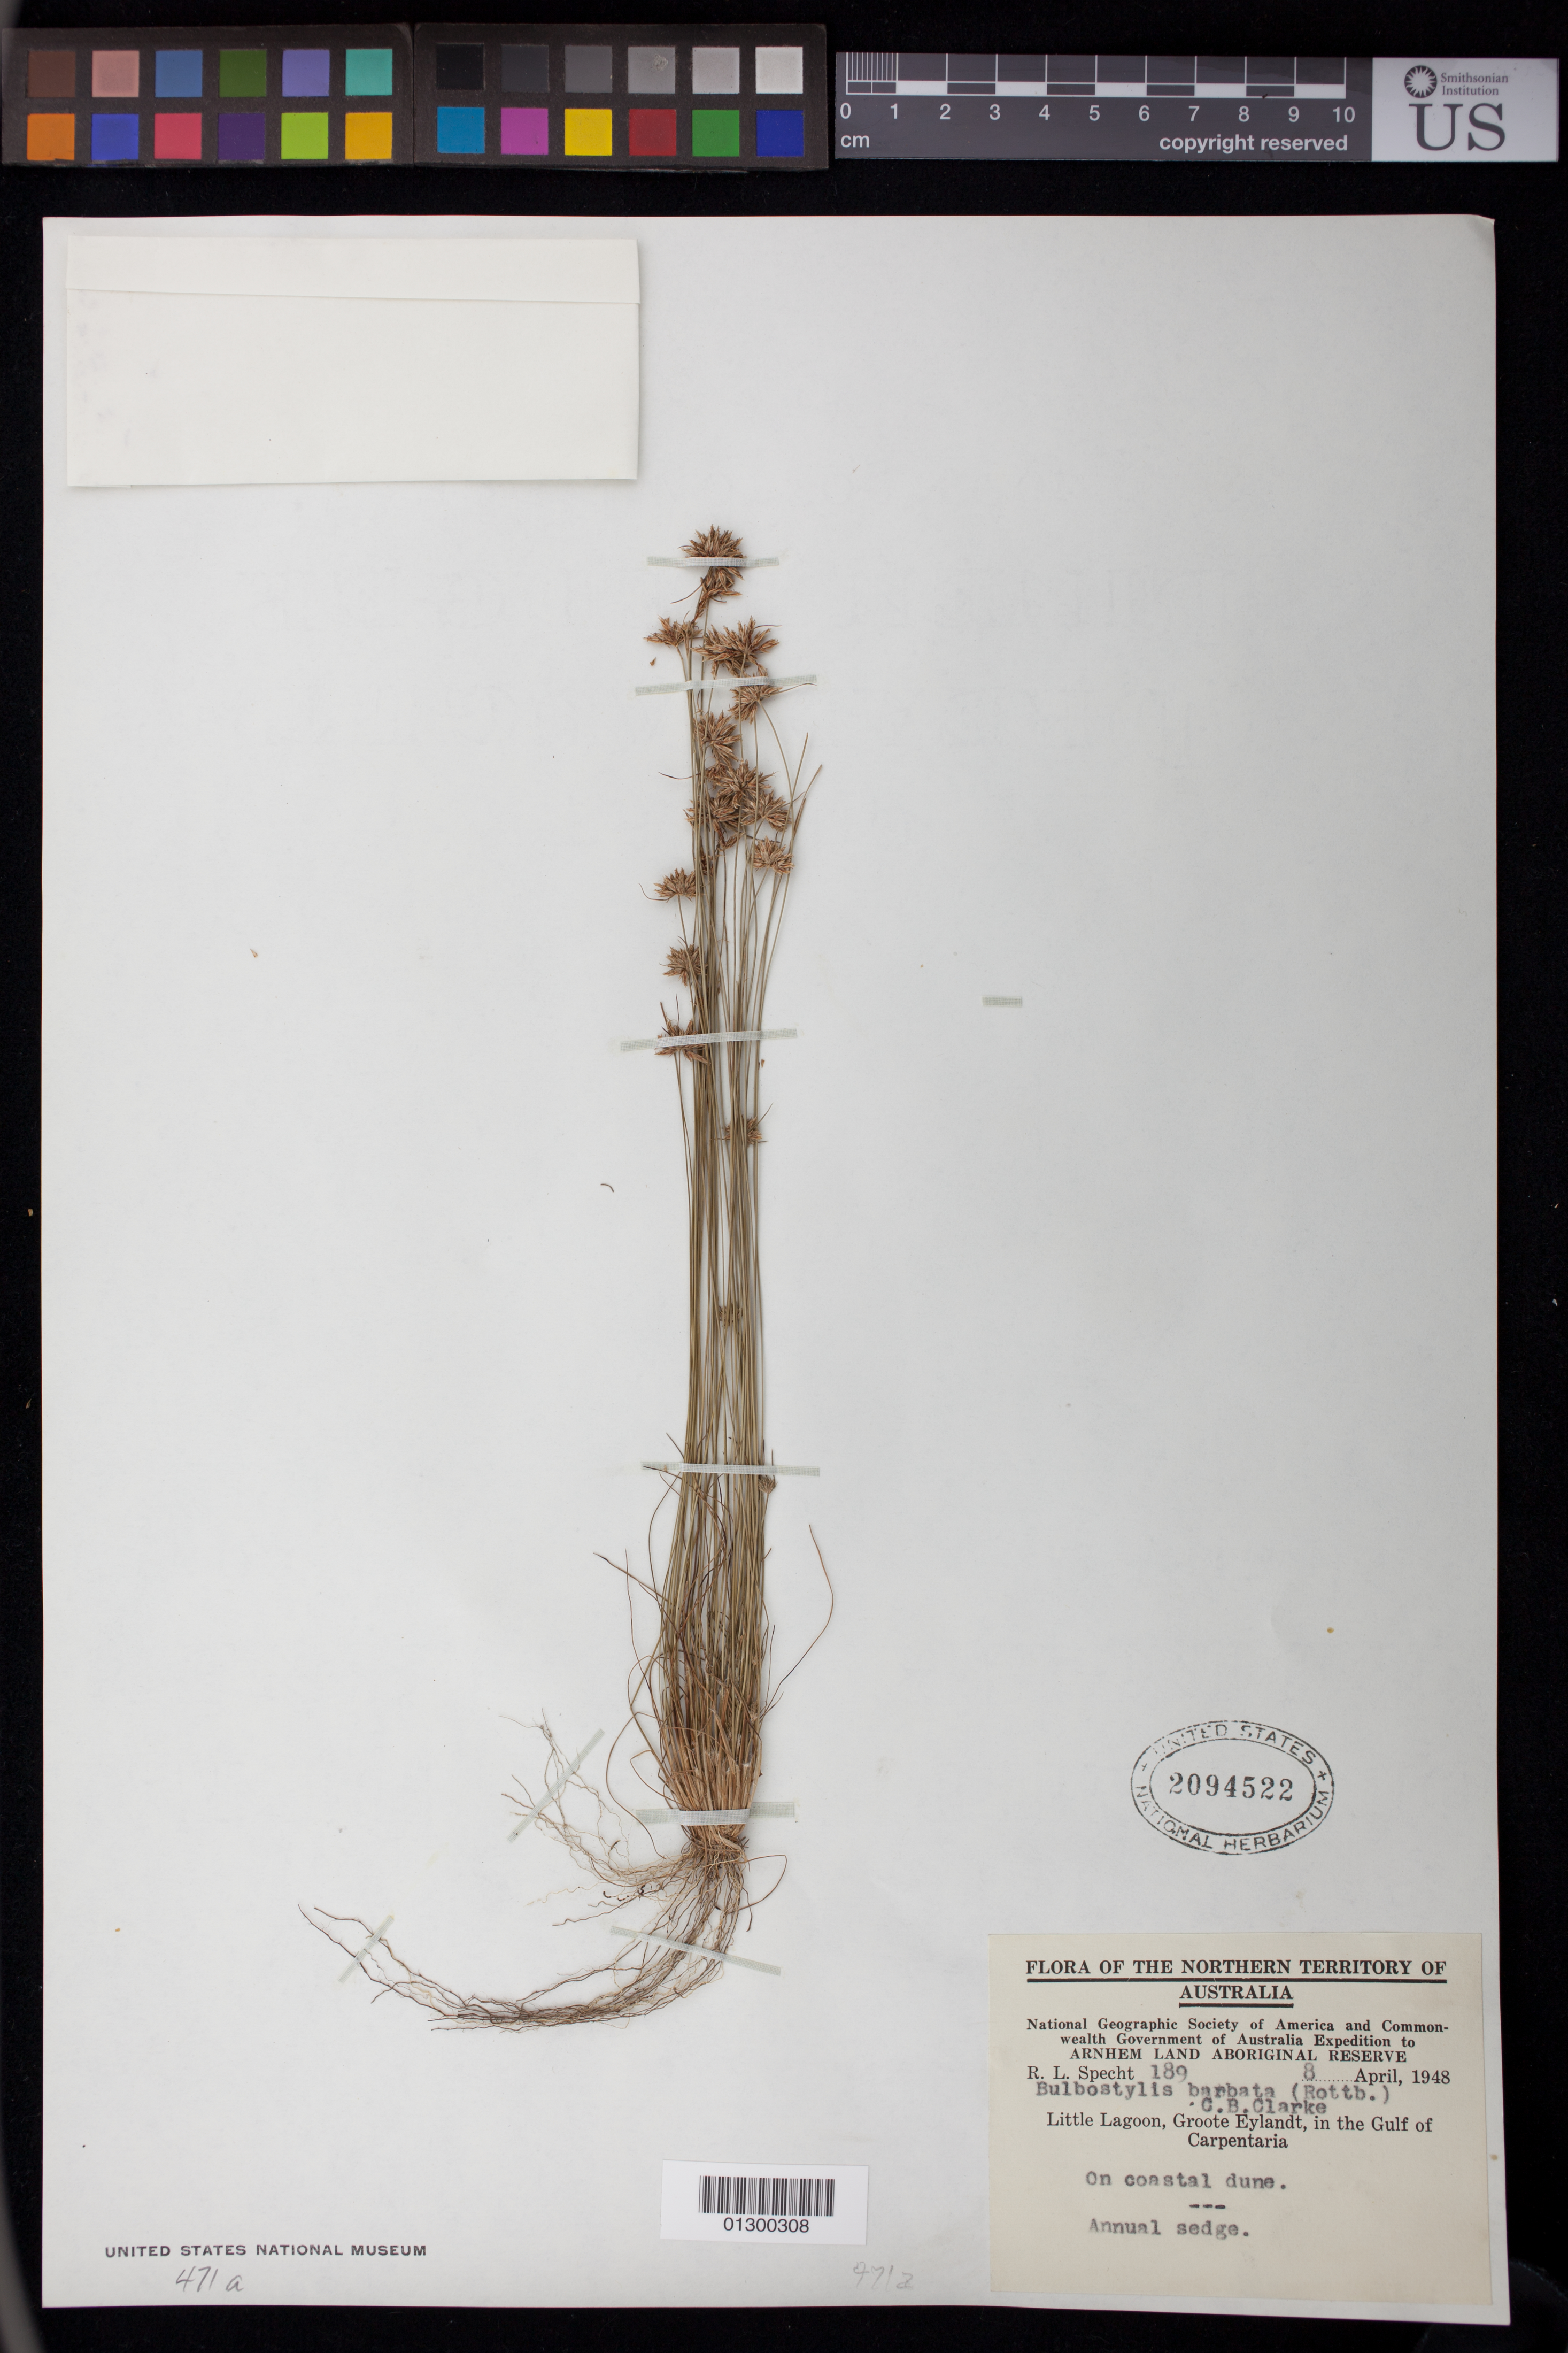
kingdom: Plantae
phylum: Tracheophyta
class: Liliopsida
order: Poales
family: Cyperaceae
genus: Bulbostylis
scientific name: Bulbostylis barbata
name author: (Rottb.) C.B. Clarke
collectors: R. L. Specht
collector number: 189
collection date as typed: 08 Apr 1948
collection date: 1948-04-08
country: Australia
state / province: Northern Territory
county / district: East Arnhem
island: Groote Eylandt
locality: Little Lagoon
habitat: On coastal dune.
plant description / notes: Annual sedge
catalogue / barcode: US 2094522